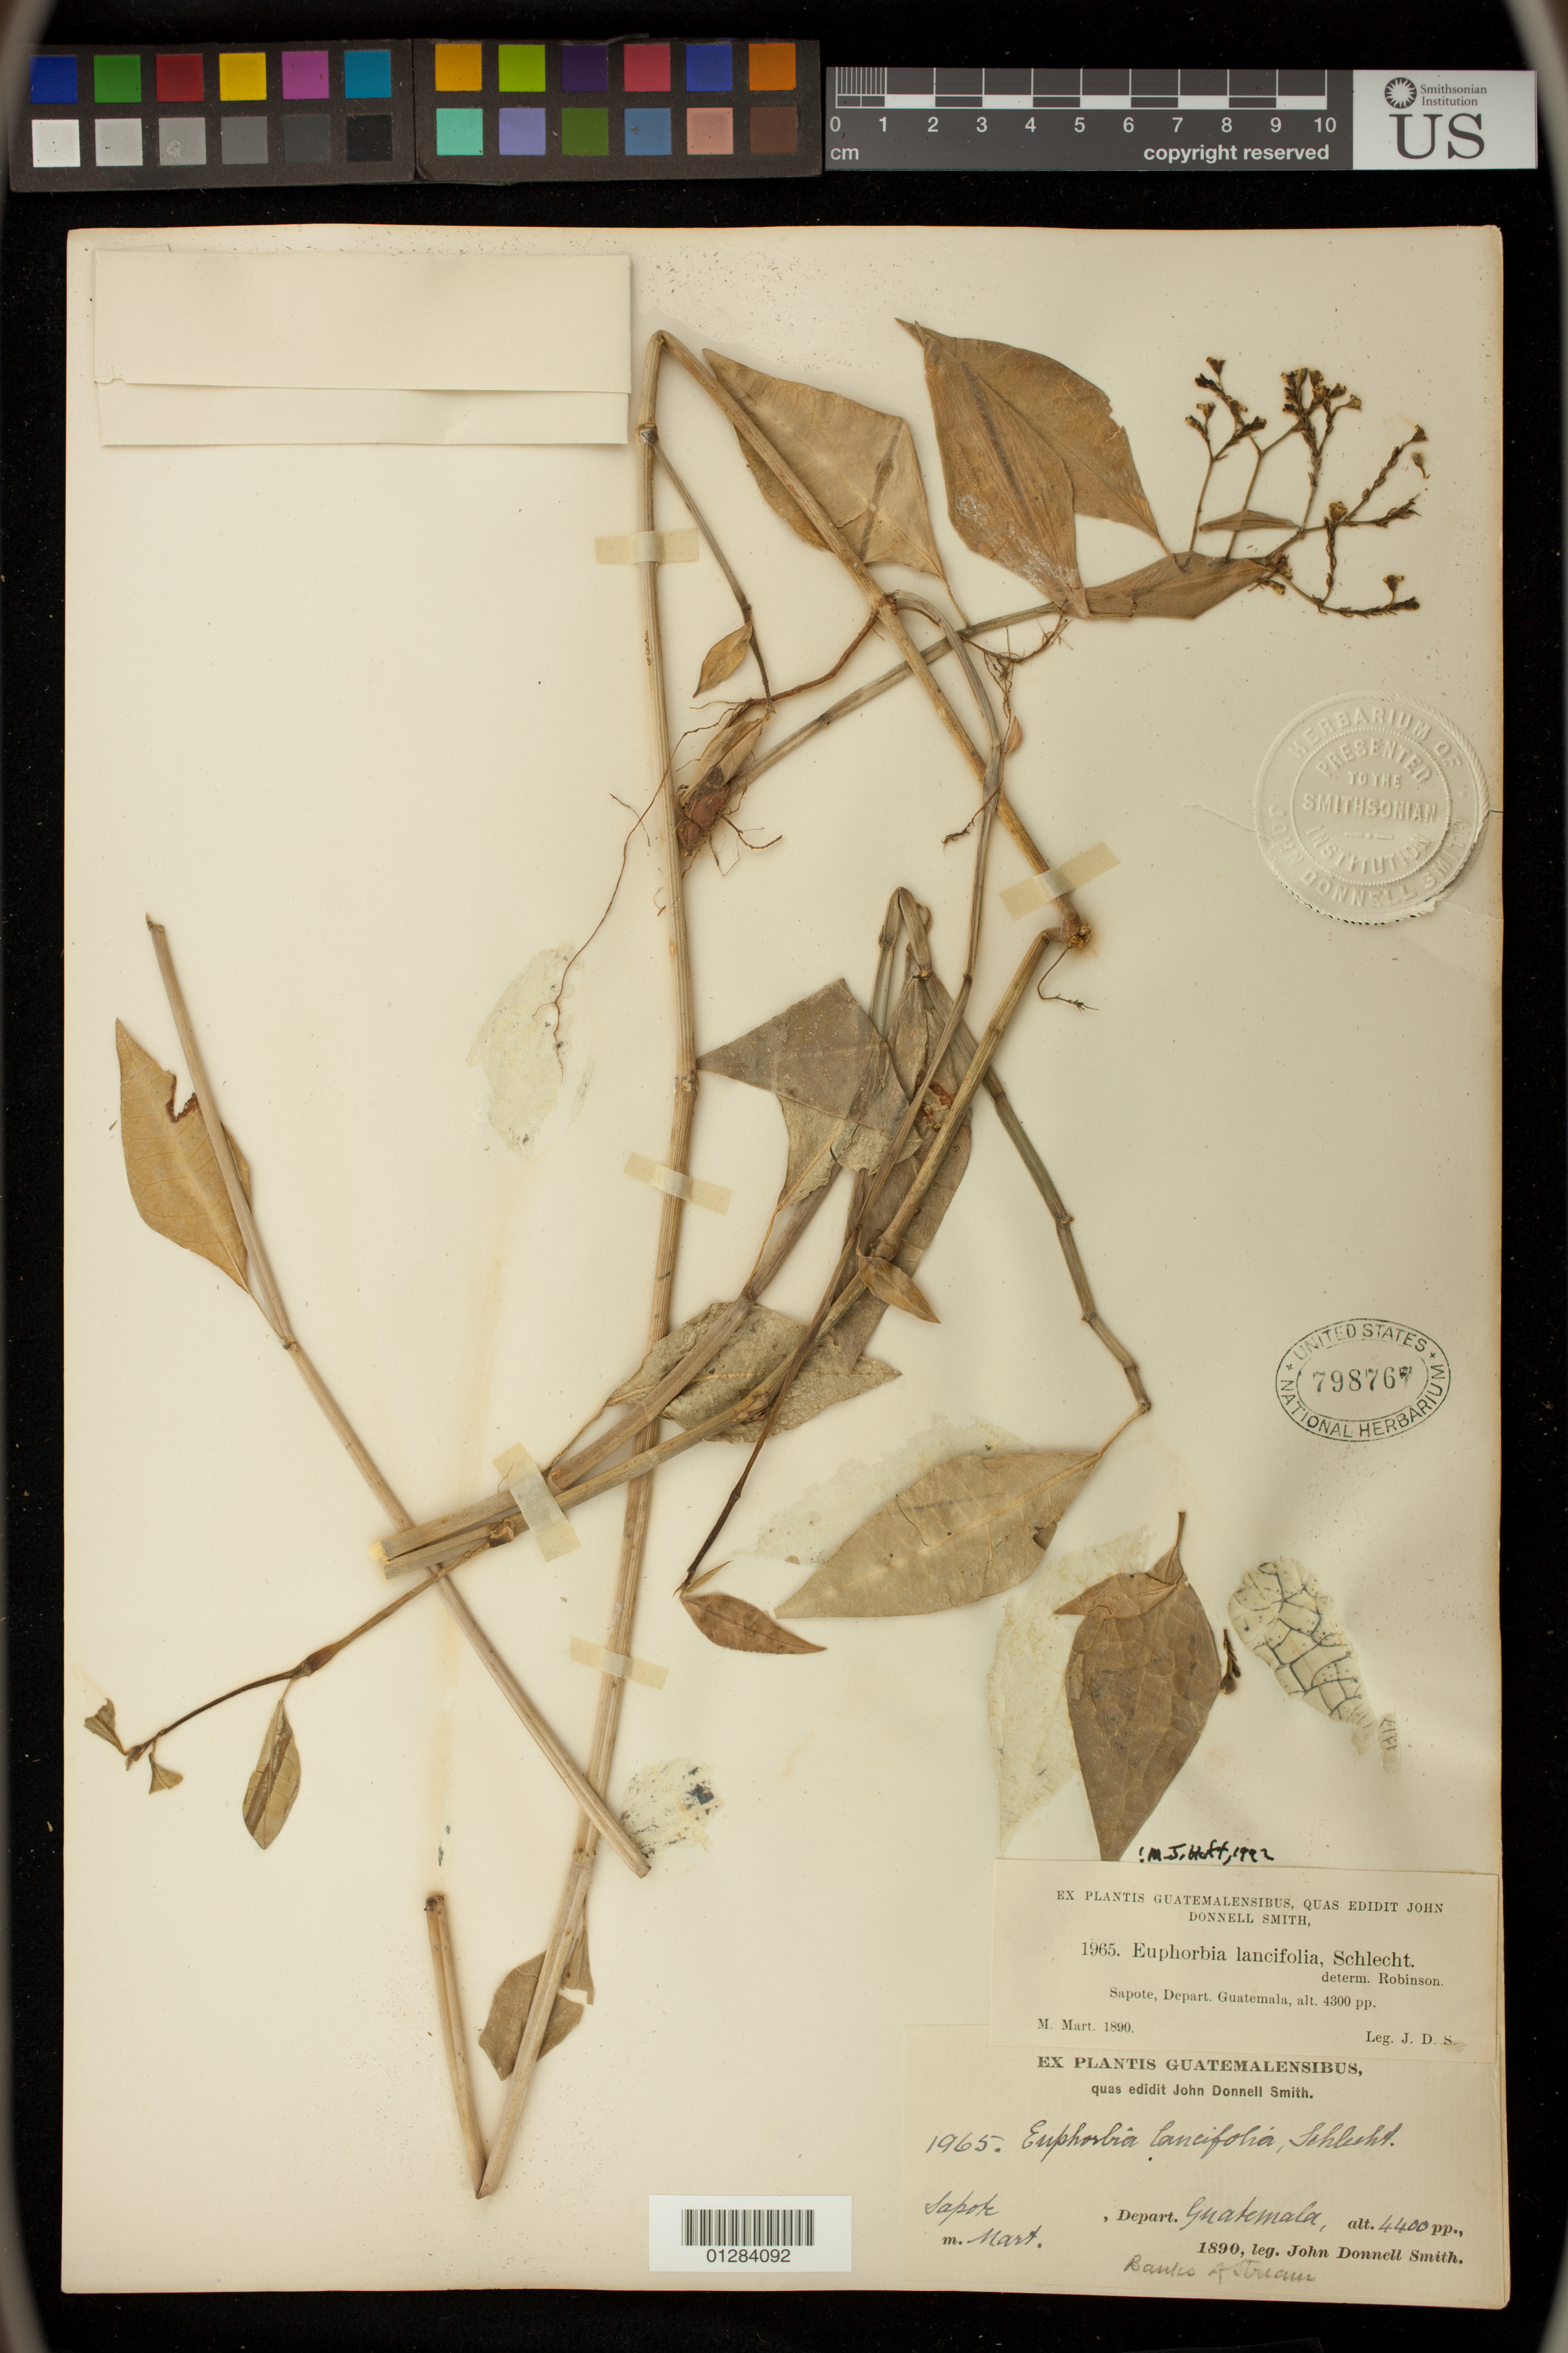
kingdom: Plantae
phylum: Tracheophyta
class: Magnoliopsida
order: Malpighiales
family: Euphorbiaceae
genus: Euphorbia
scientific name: Euphorbia lancifolia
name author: Schltdl.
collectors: J. Smith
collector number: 1965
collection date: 1890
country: Guatemala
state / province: Guatemala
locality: Sapote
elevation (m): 4300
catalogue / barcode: US 798767